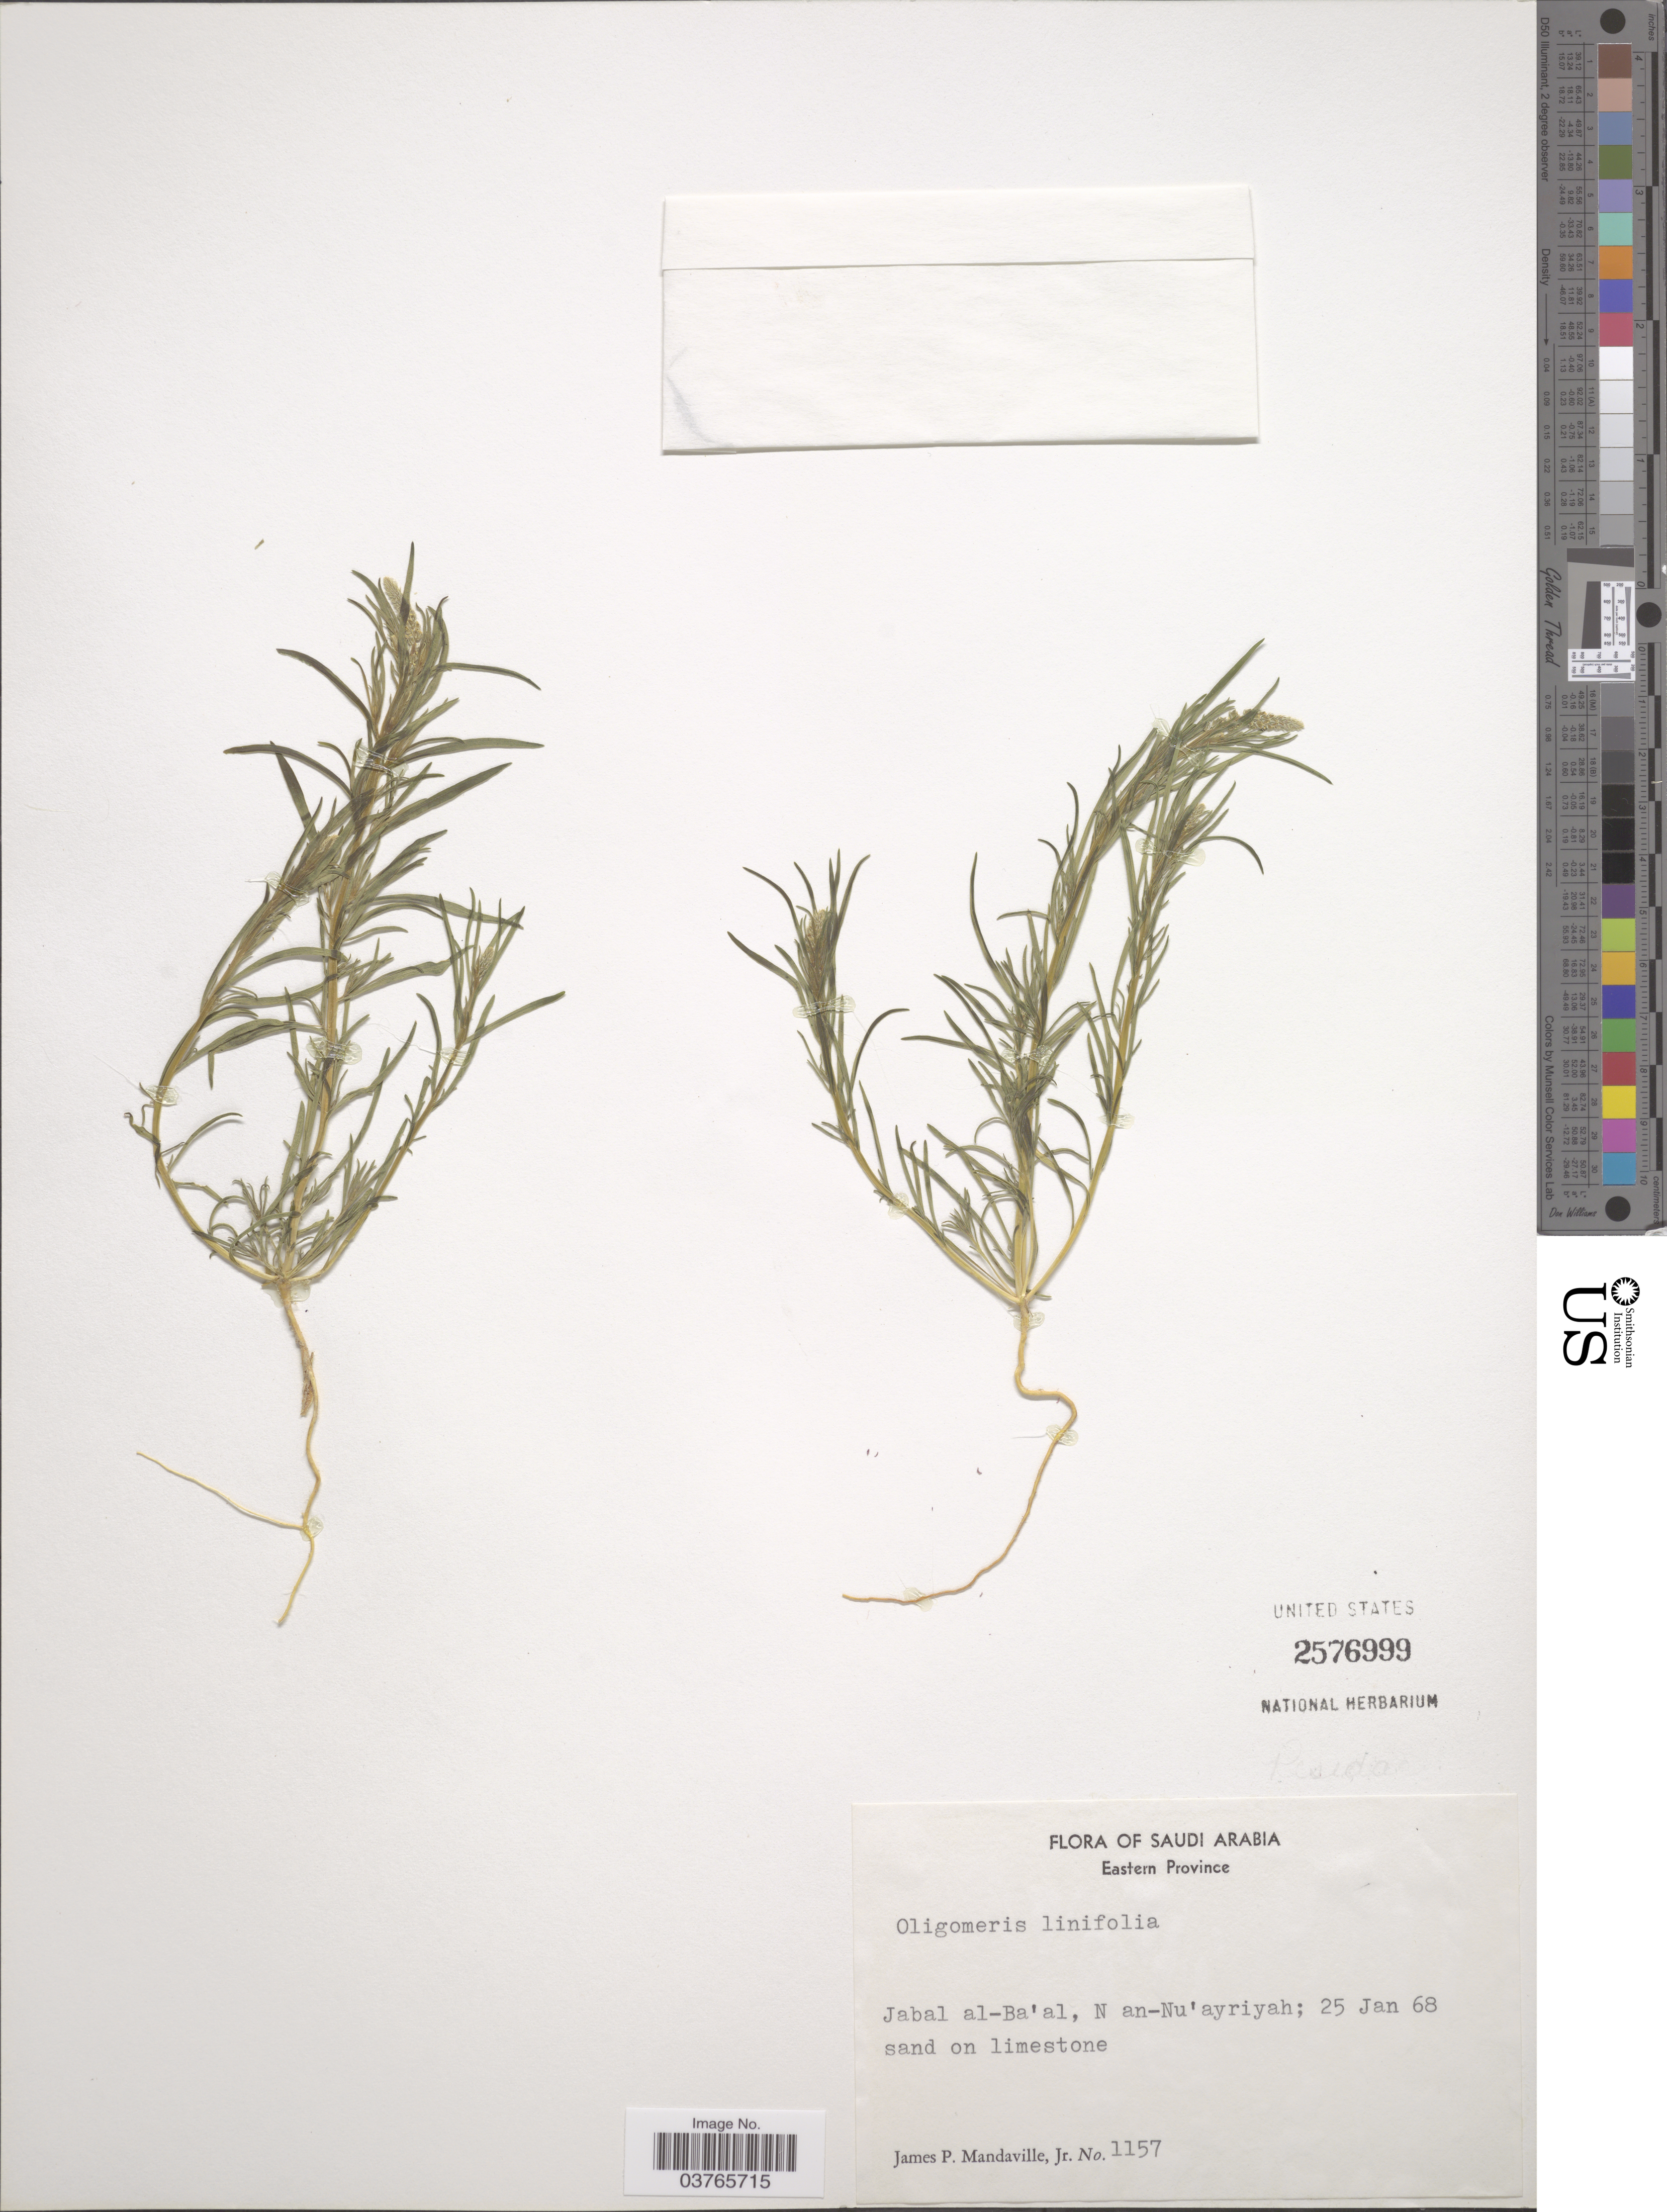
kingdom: Plantae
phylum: Tracheophyta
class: Magnoliopsida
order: Brassicales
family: Resedaceae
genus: Oligomeris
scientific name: Oligomeris linifolia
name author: (Vahl) J.F. Macbr.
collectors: J. Mandaville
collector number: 1157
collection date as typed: Transcribed d/m/y: 25/1/68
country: Saudi Arabia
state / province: Ash Sharqiyah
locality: Eastern Province. Jabal al-Ba'al, N an-Nu'ayriyah.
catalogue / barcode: US 2576999